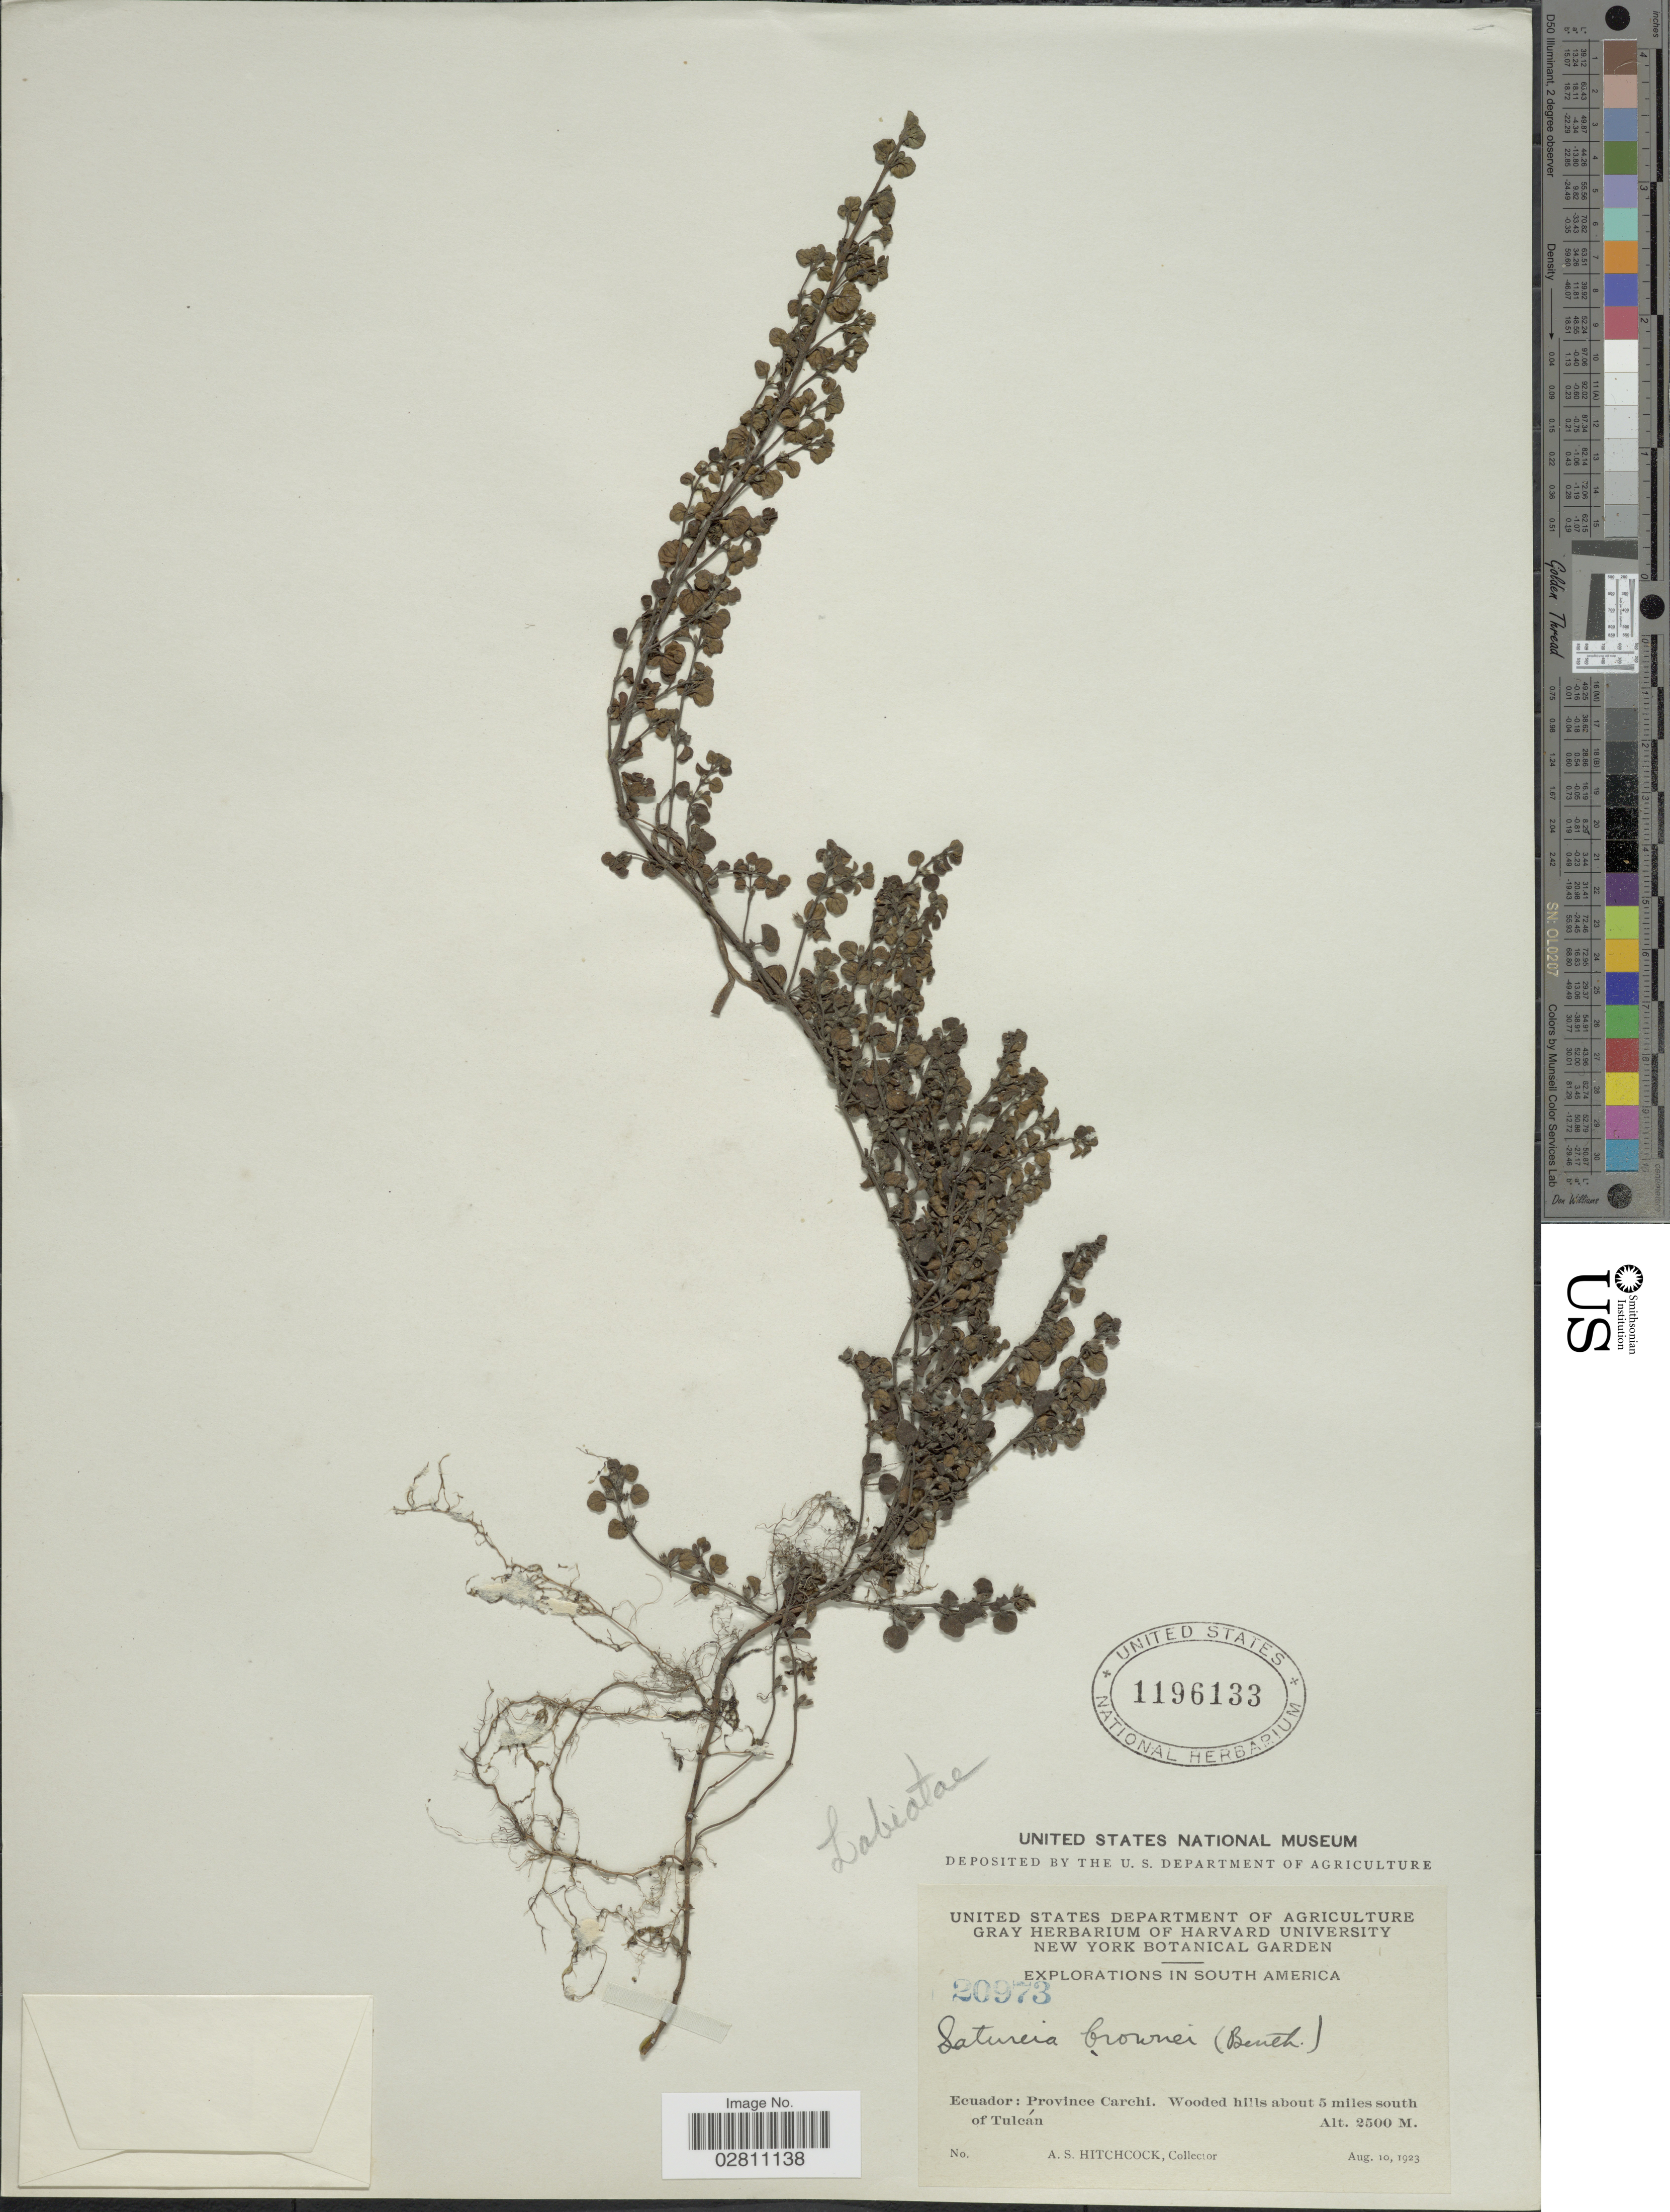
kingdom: Plantae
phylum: Tracheophyta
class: Magnoliopsida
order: Lamiales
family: Lamiaceae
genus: Clinopodium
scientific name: Clinopodium sp.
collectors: A. S. Hitchcock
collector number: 20973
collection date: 1923-08-10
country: Ecuador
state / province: Carchi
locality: Province Carchi, Wooded hills about 5 miles south of Tulcán.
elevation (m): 2500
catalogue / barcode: US 1196133